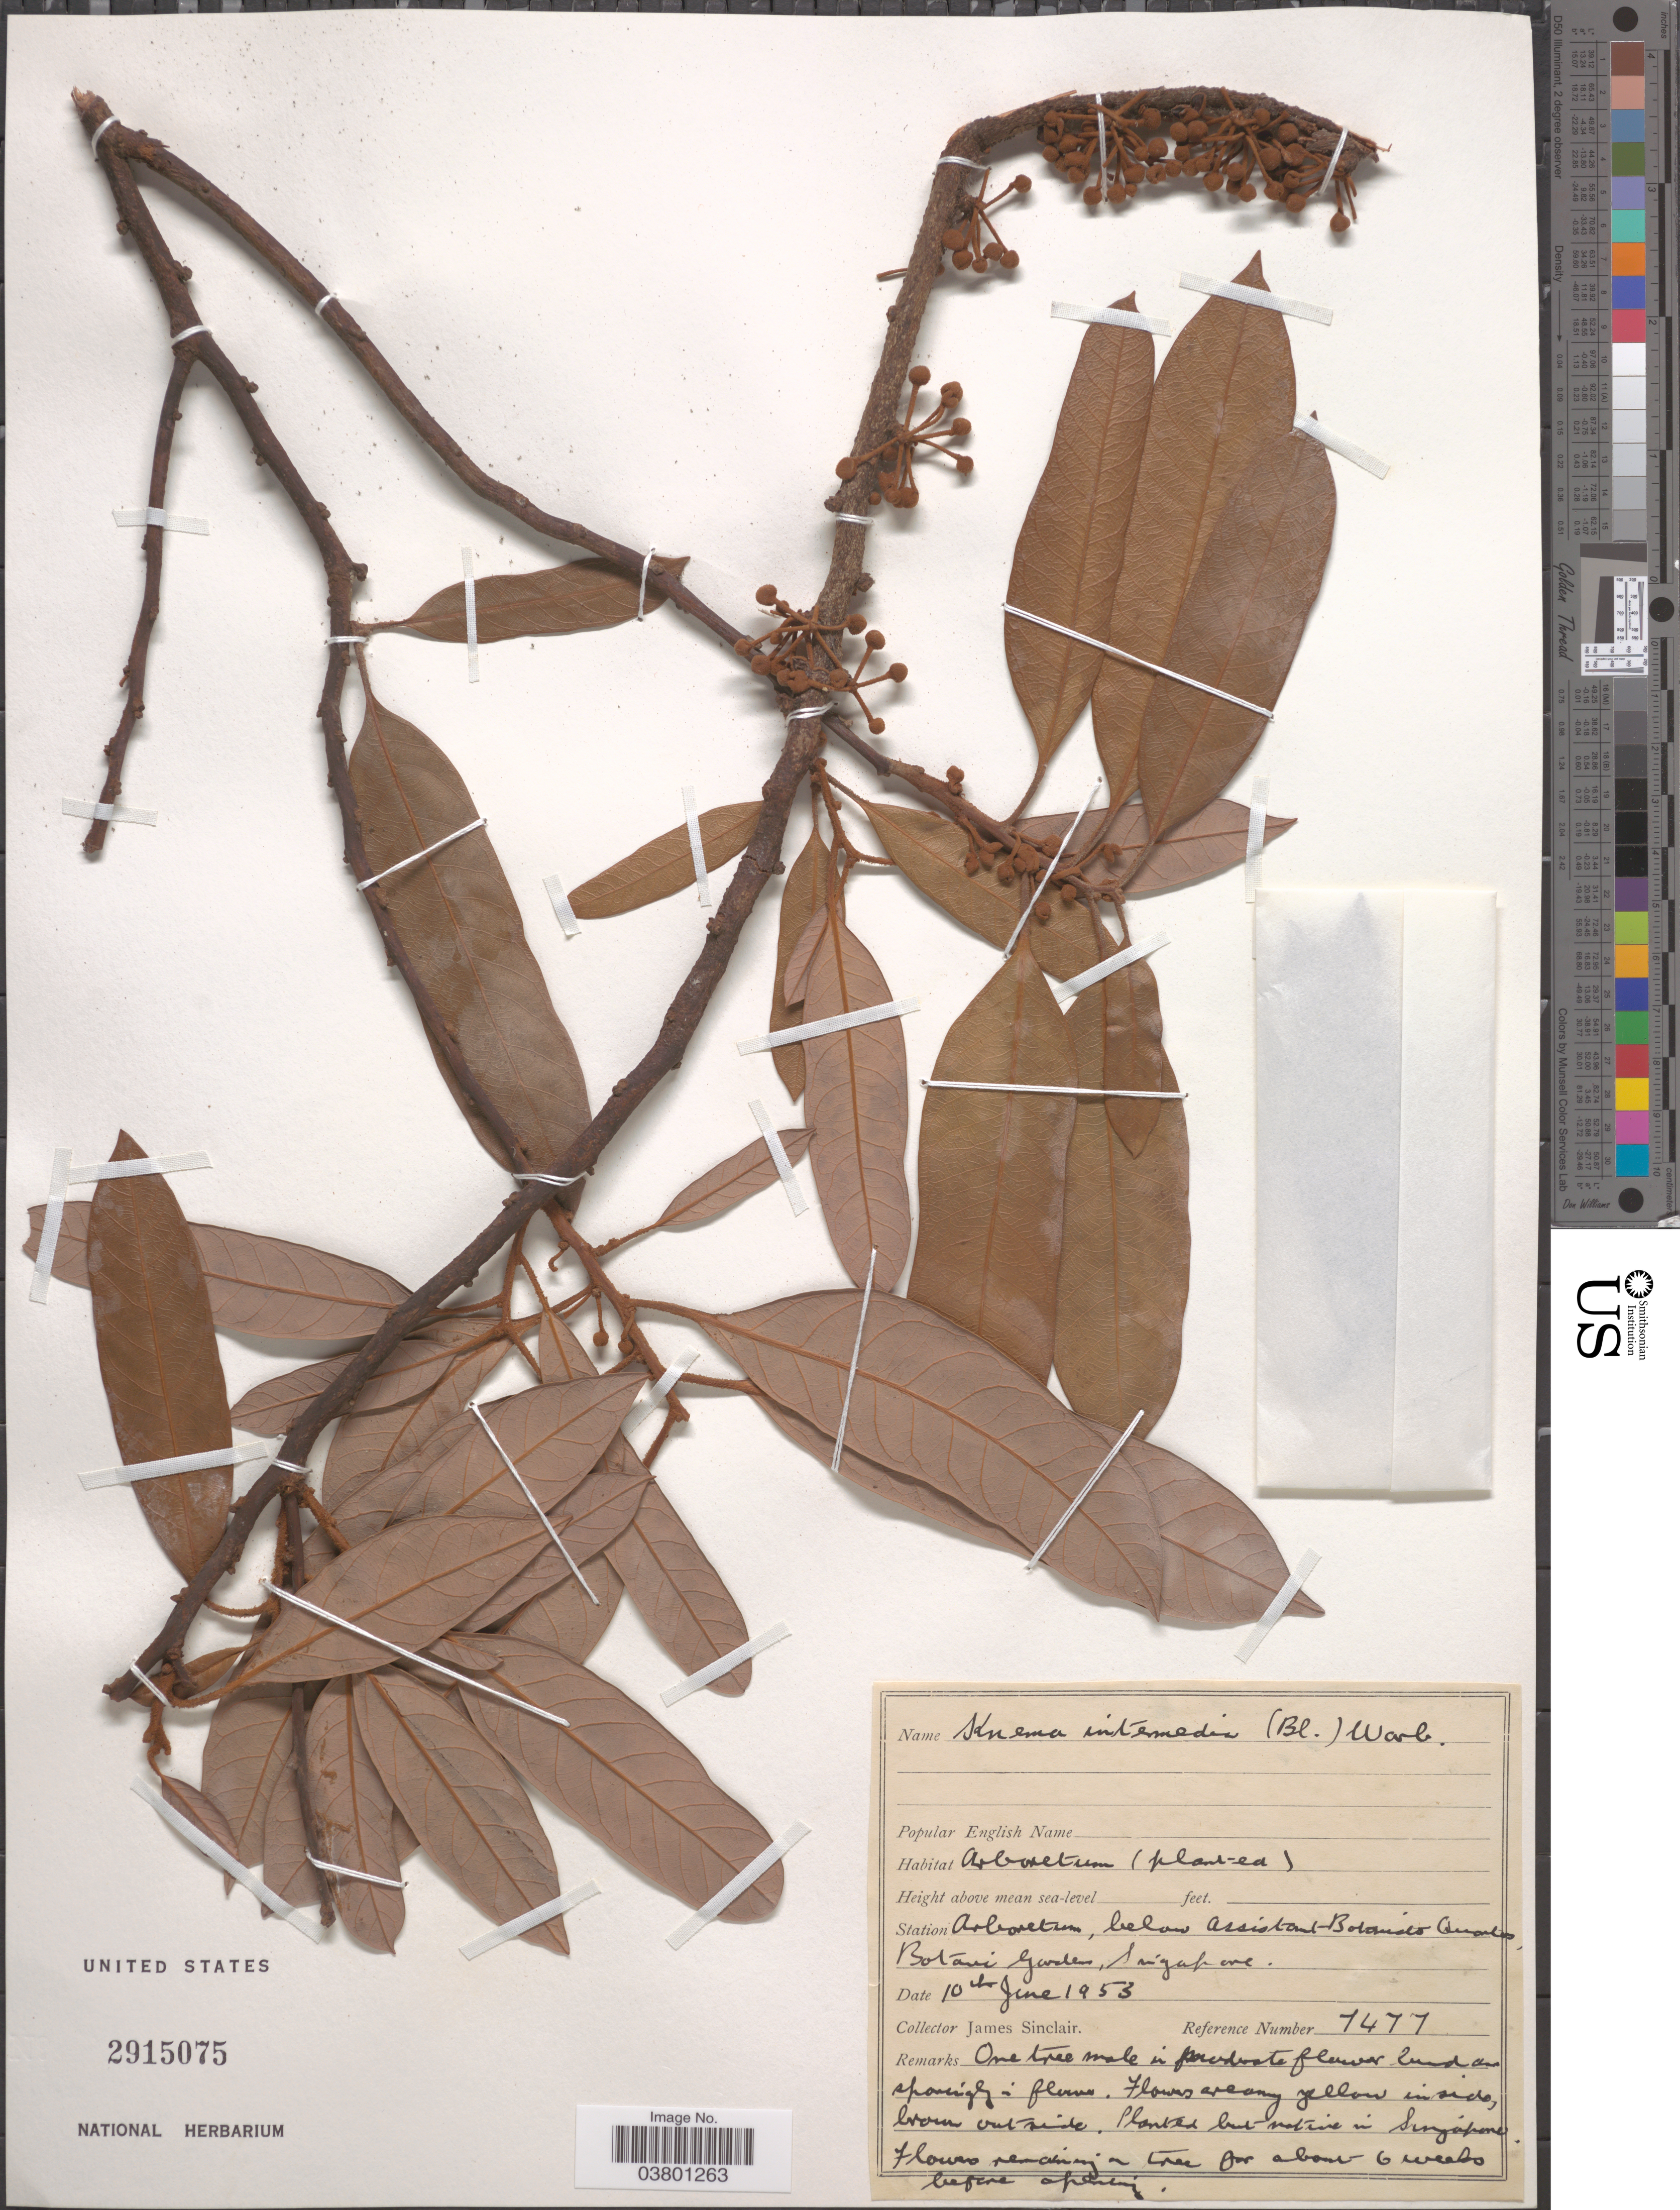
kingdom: Plantae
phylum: Tracheophyta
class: Magnoliopsida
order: Magnoliales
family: Myristicaceae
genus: Knema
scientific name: Knema intermedia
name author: (Blume) Warb.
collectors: J. Sinclair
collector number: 7477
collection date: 1953-06-10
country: Singapore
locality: Station Arboretum, below Assistant Botanist's Quarters, Botanic Gardens.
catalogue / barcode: US 2915075